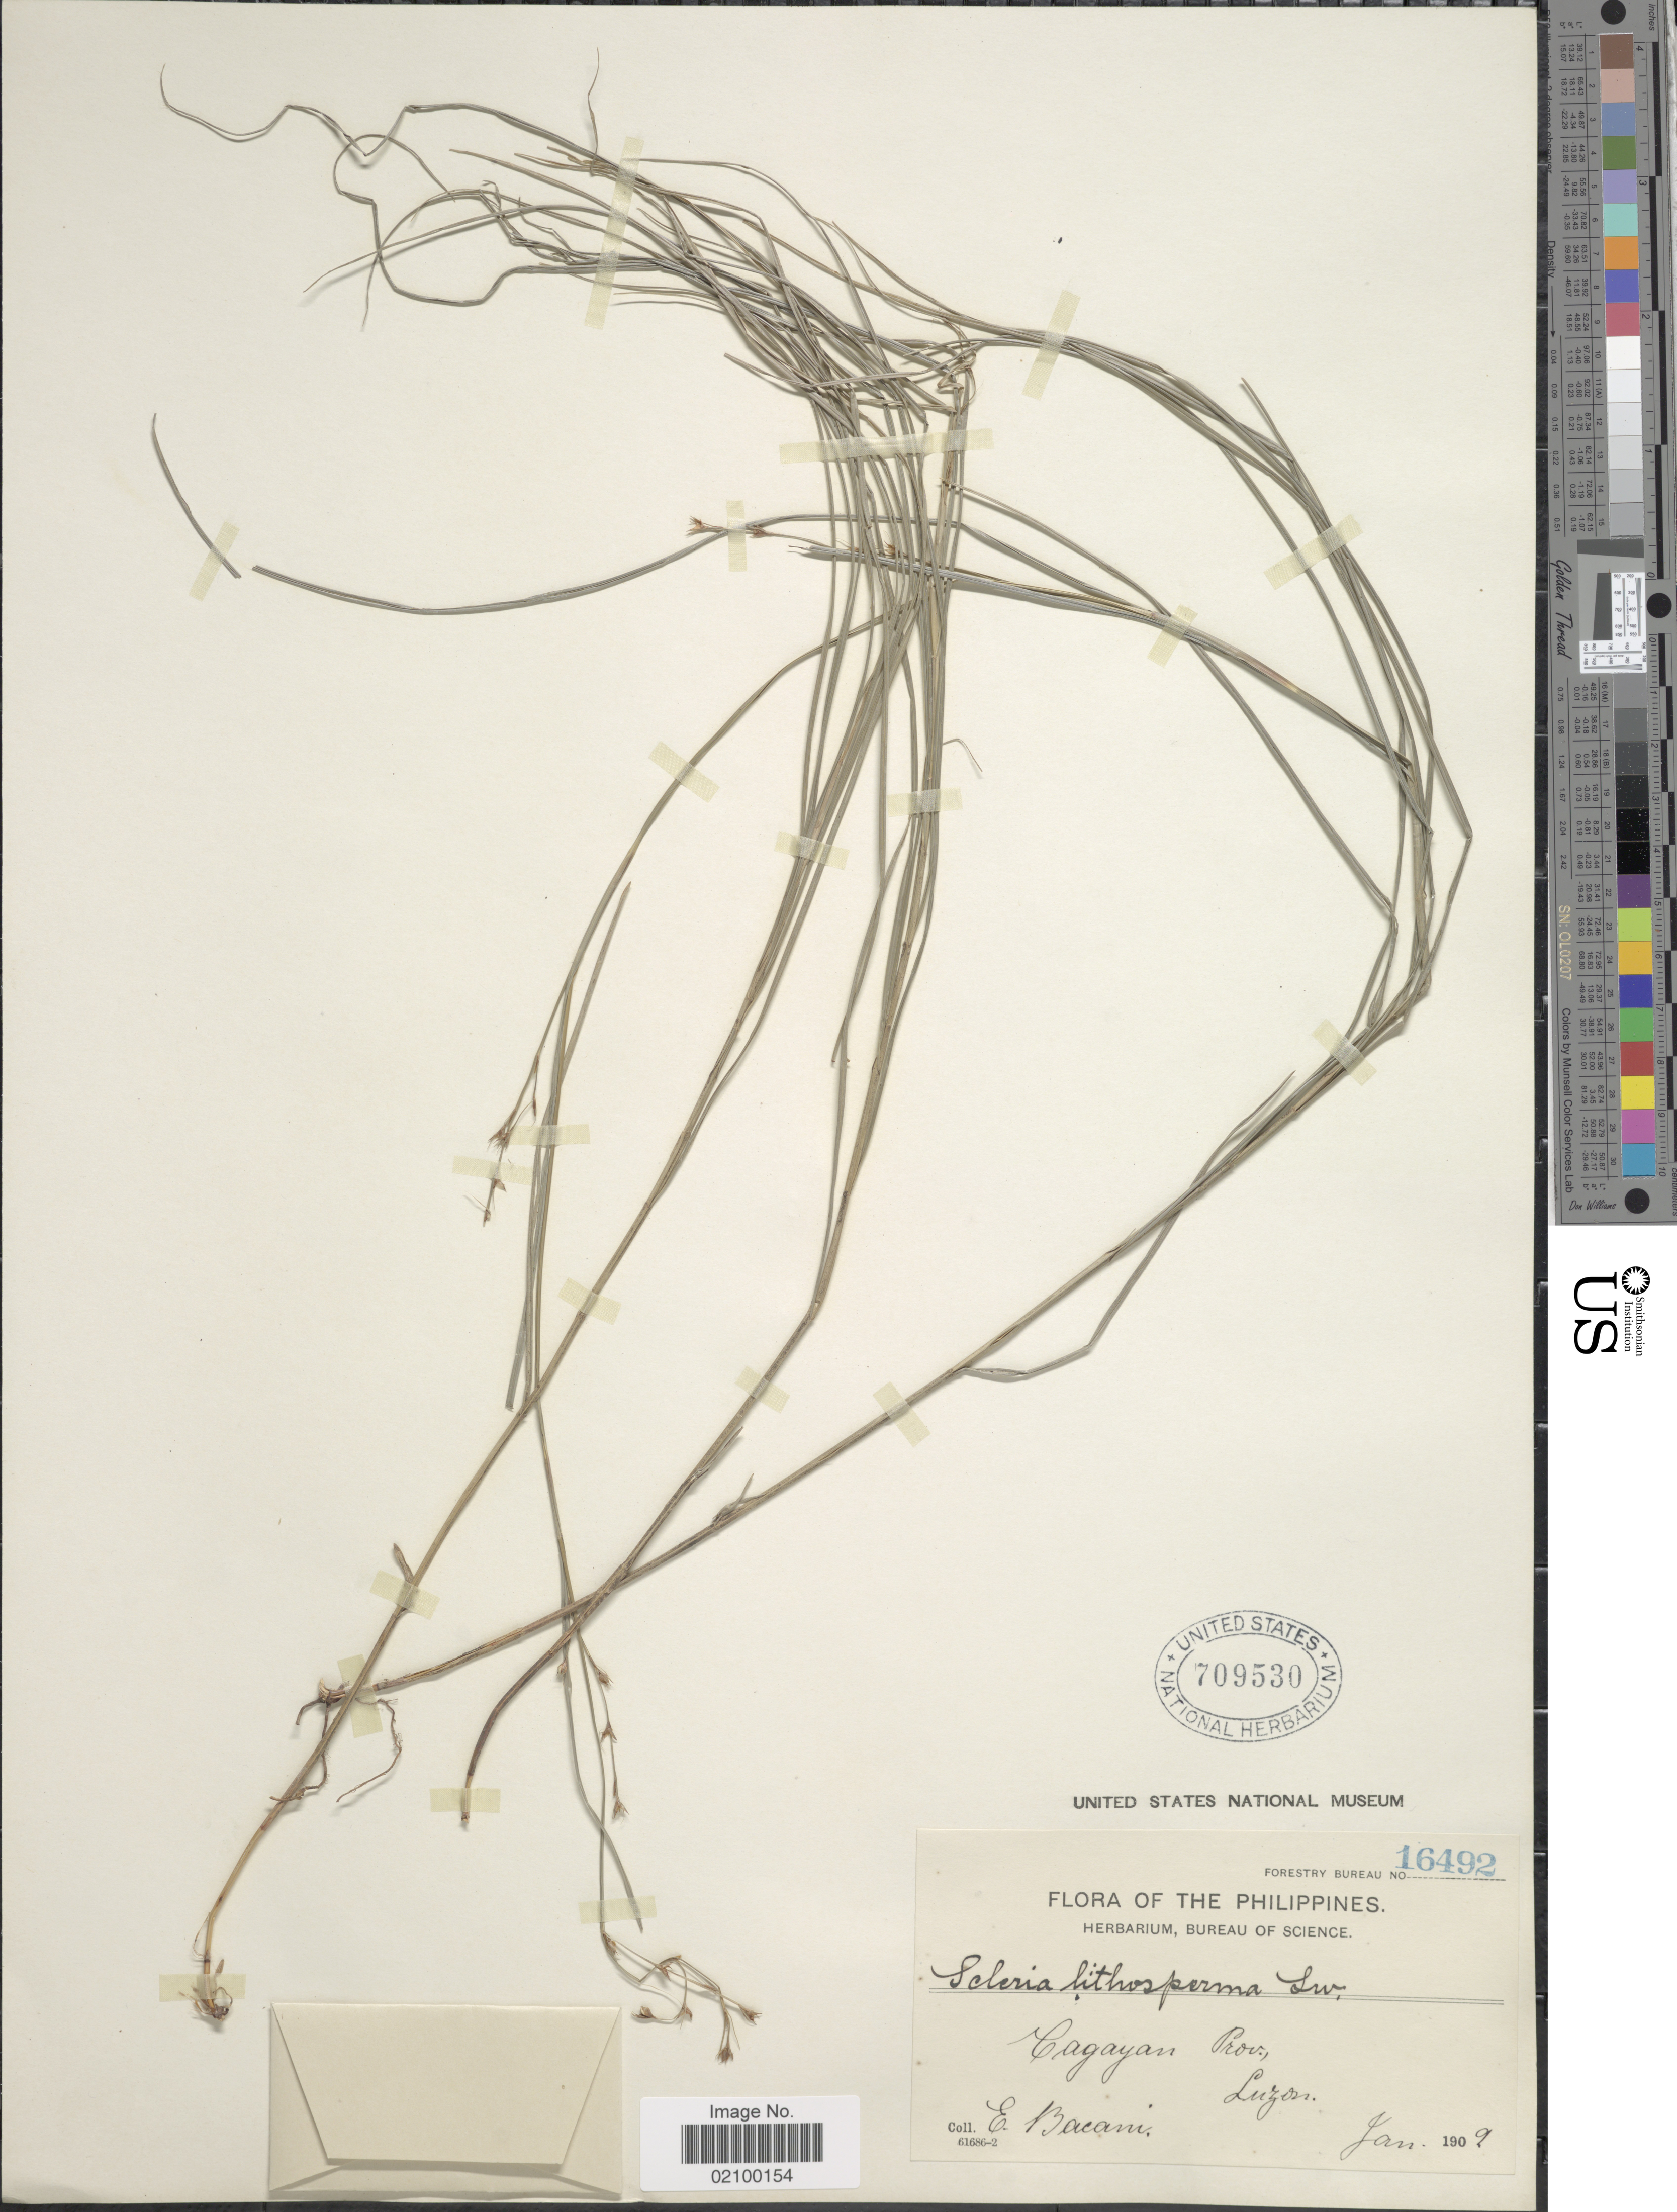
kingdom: Plantae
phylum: Tracheophyta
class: Liliopsida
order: Poales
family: Cyperaceae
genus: Scleria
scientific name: Scleria lithosperma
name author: (L.) Sw.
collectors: E. Bacani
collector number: Forestry Bureau 16492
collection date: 1909-01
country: Philippines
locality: Cagayan Prov., Luzon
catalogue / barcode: US 709530